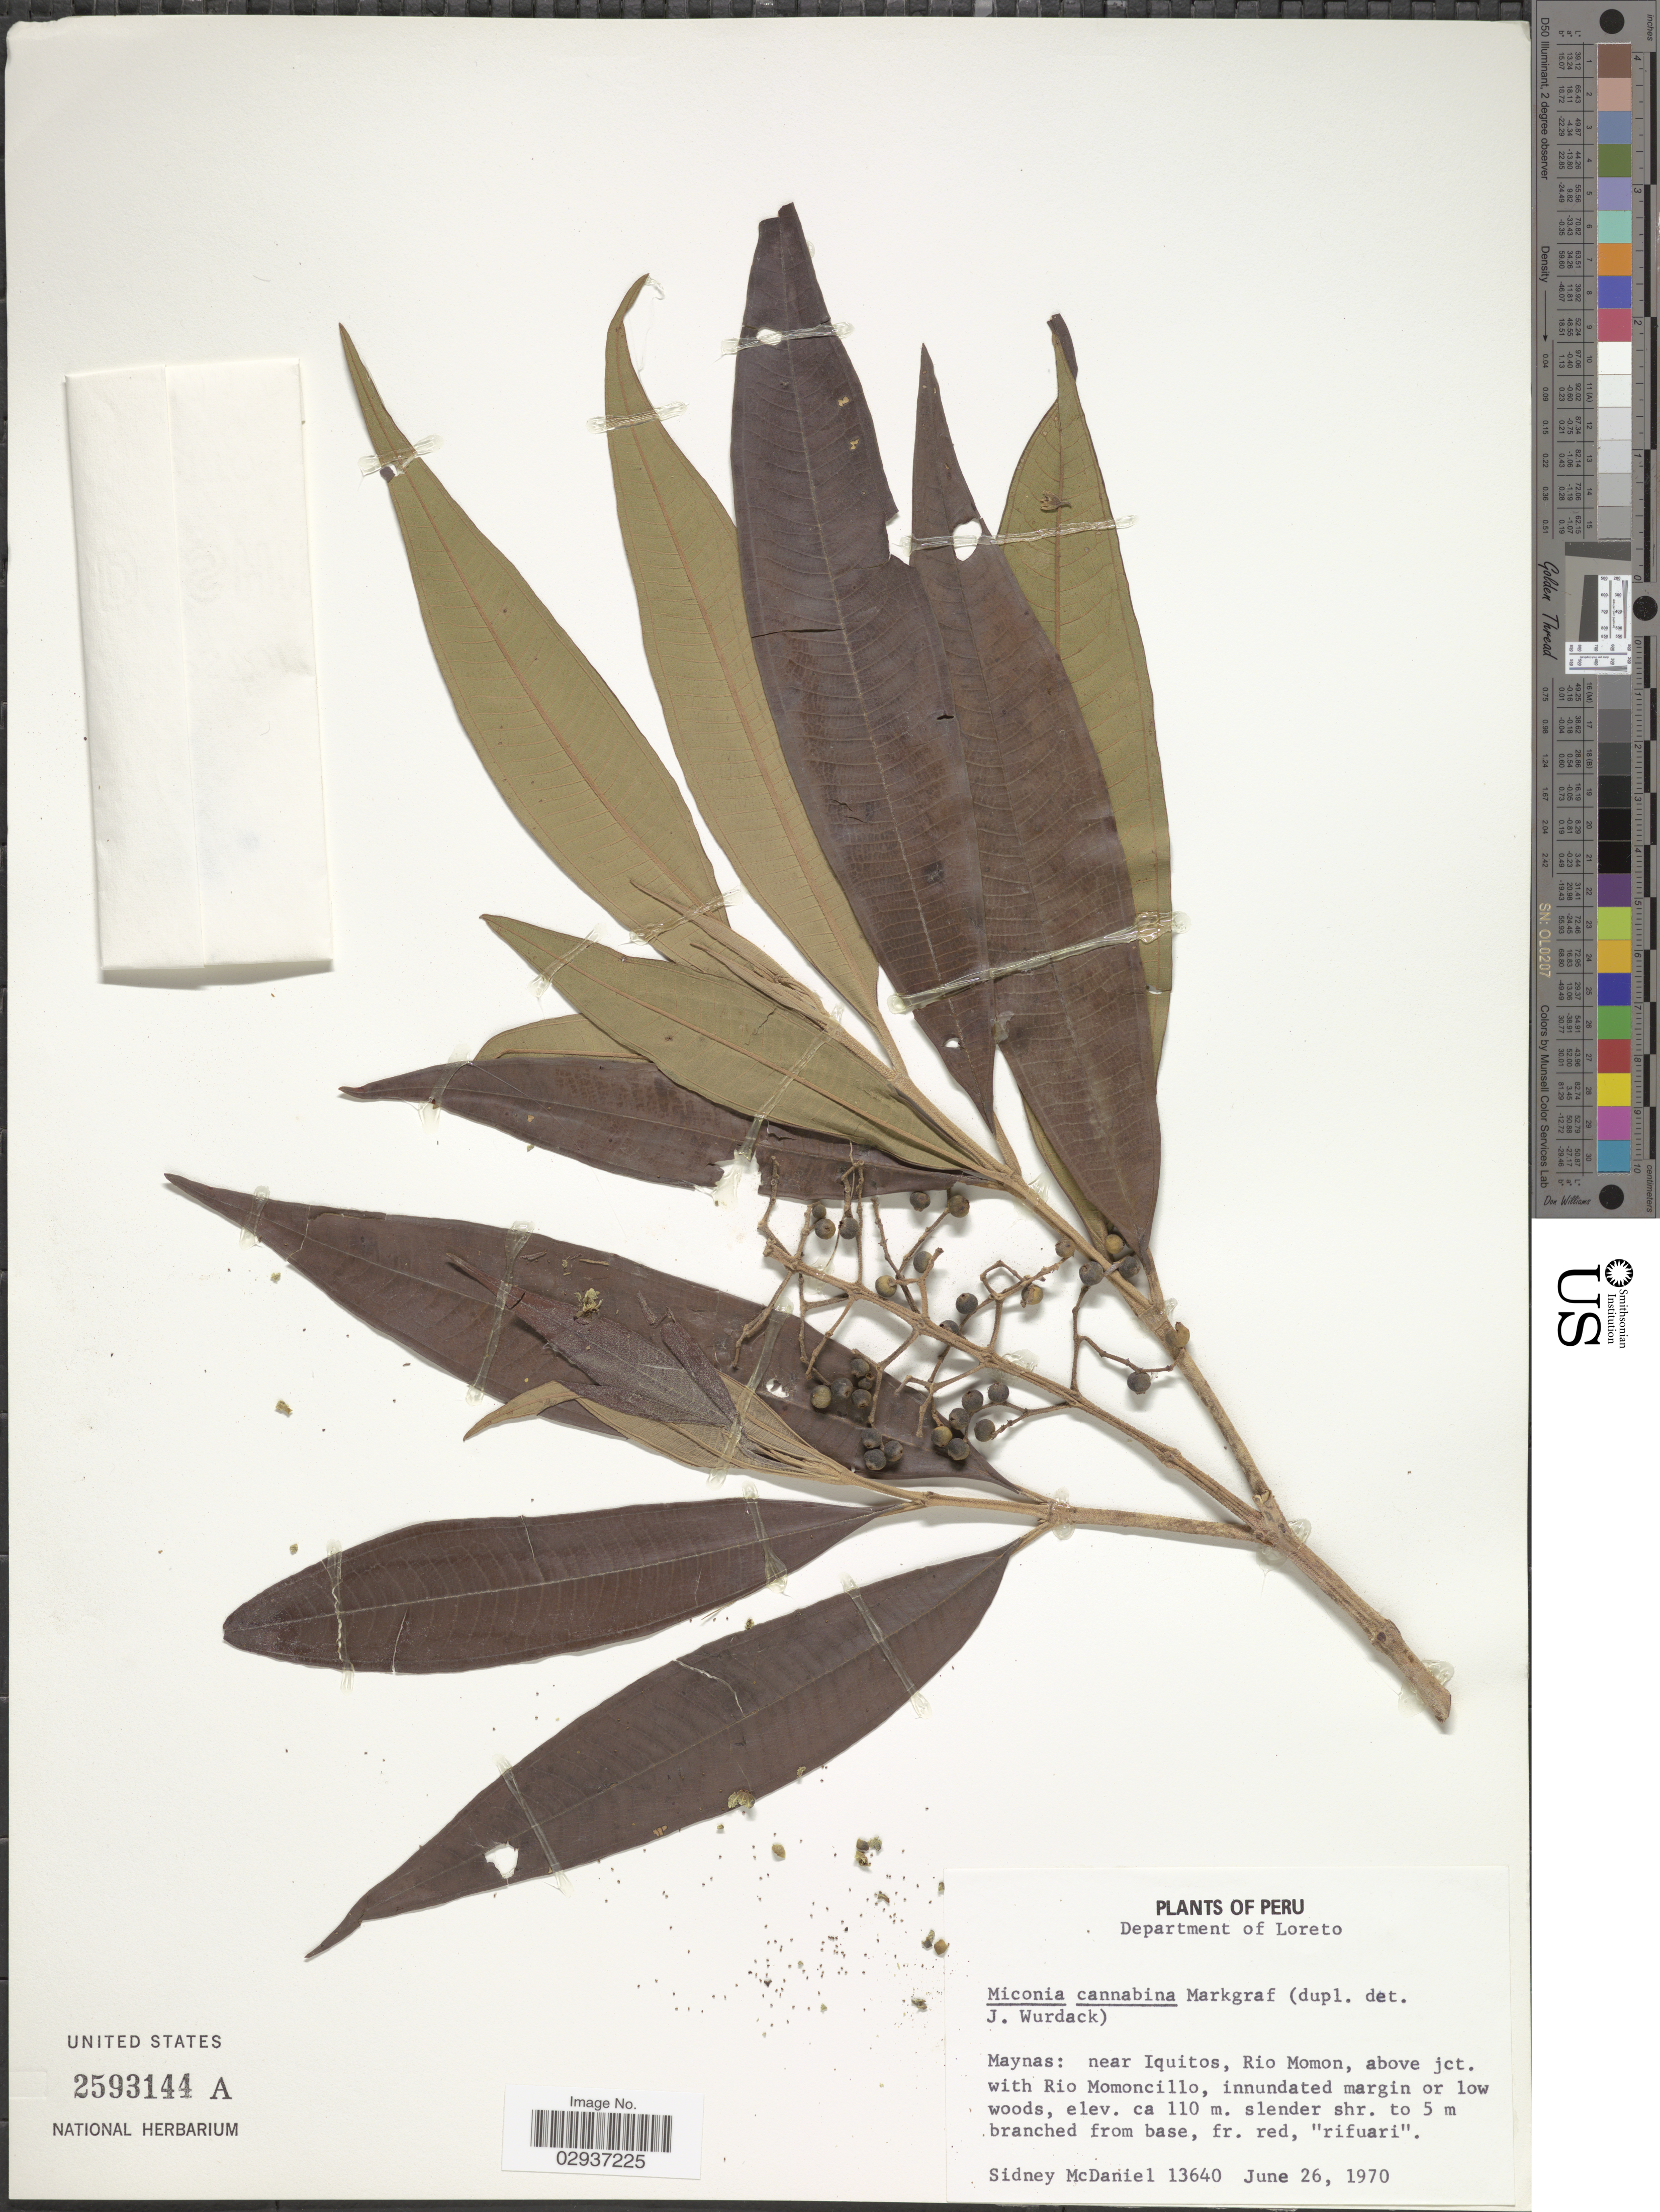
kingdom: Plantae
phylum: Tracheophyta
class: Magnoliopsida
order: Myrtales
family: Melastomataceae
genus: Miconia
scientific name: Miconia cannabina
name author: Markgr.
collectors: S. McDaniel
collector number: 13640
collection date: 1970-06-26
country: Peru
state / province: Loreto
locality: Department of Loreto. Maynas: near Iquitos, Rio Momon, above jct. with Rio Momoncillo.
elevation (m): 110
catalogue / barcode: US 2593144A